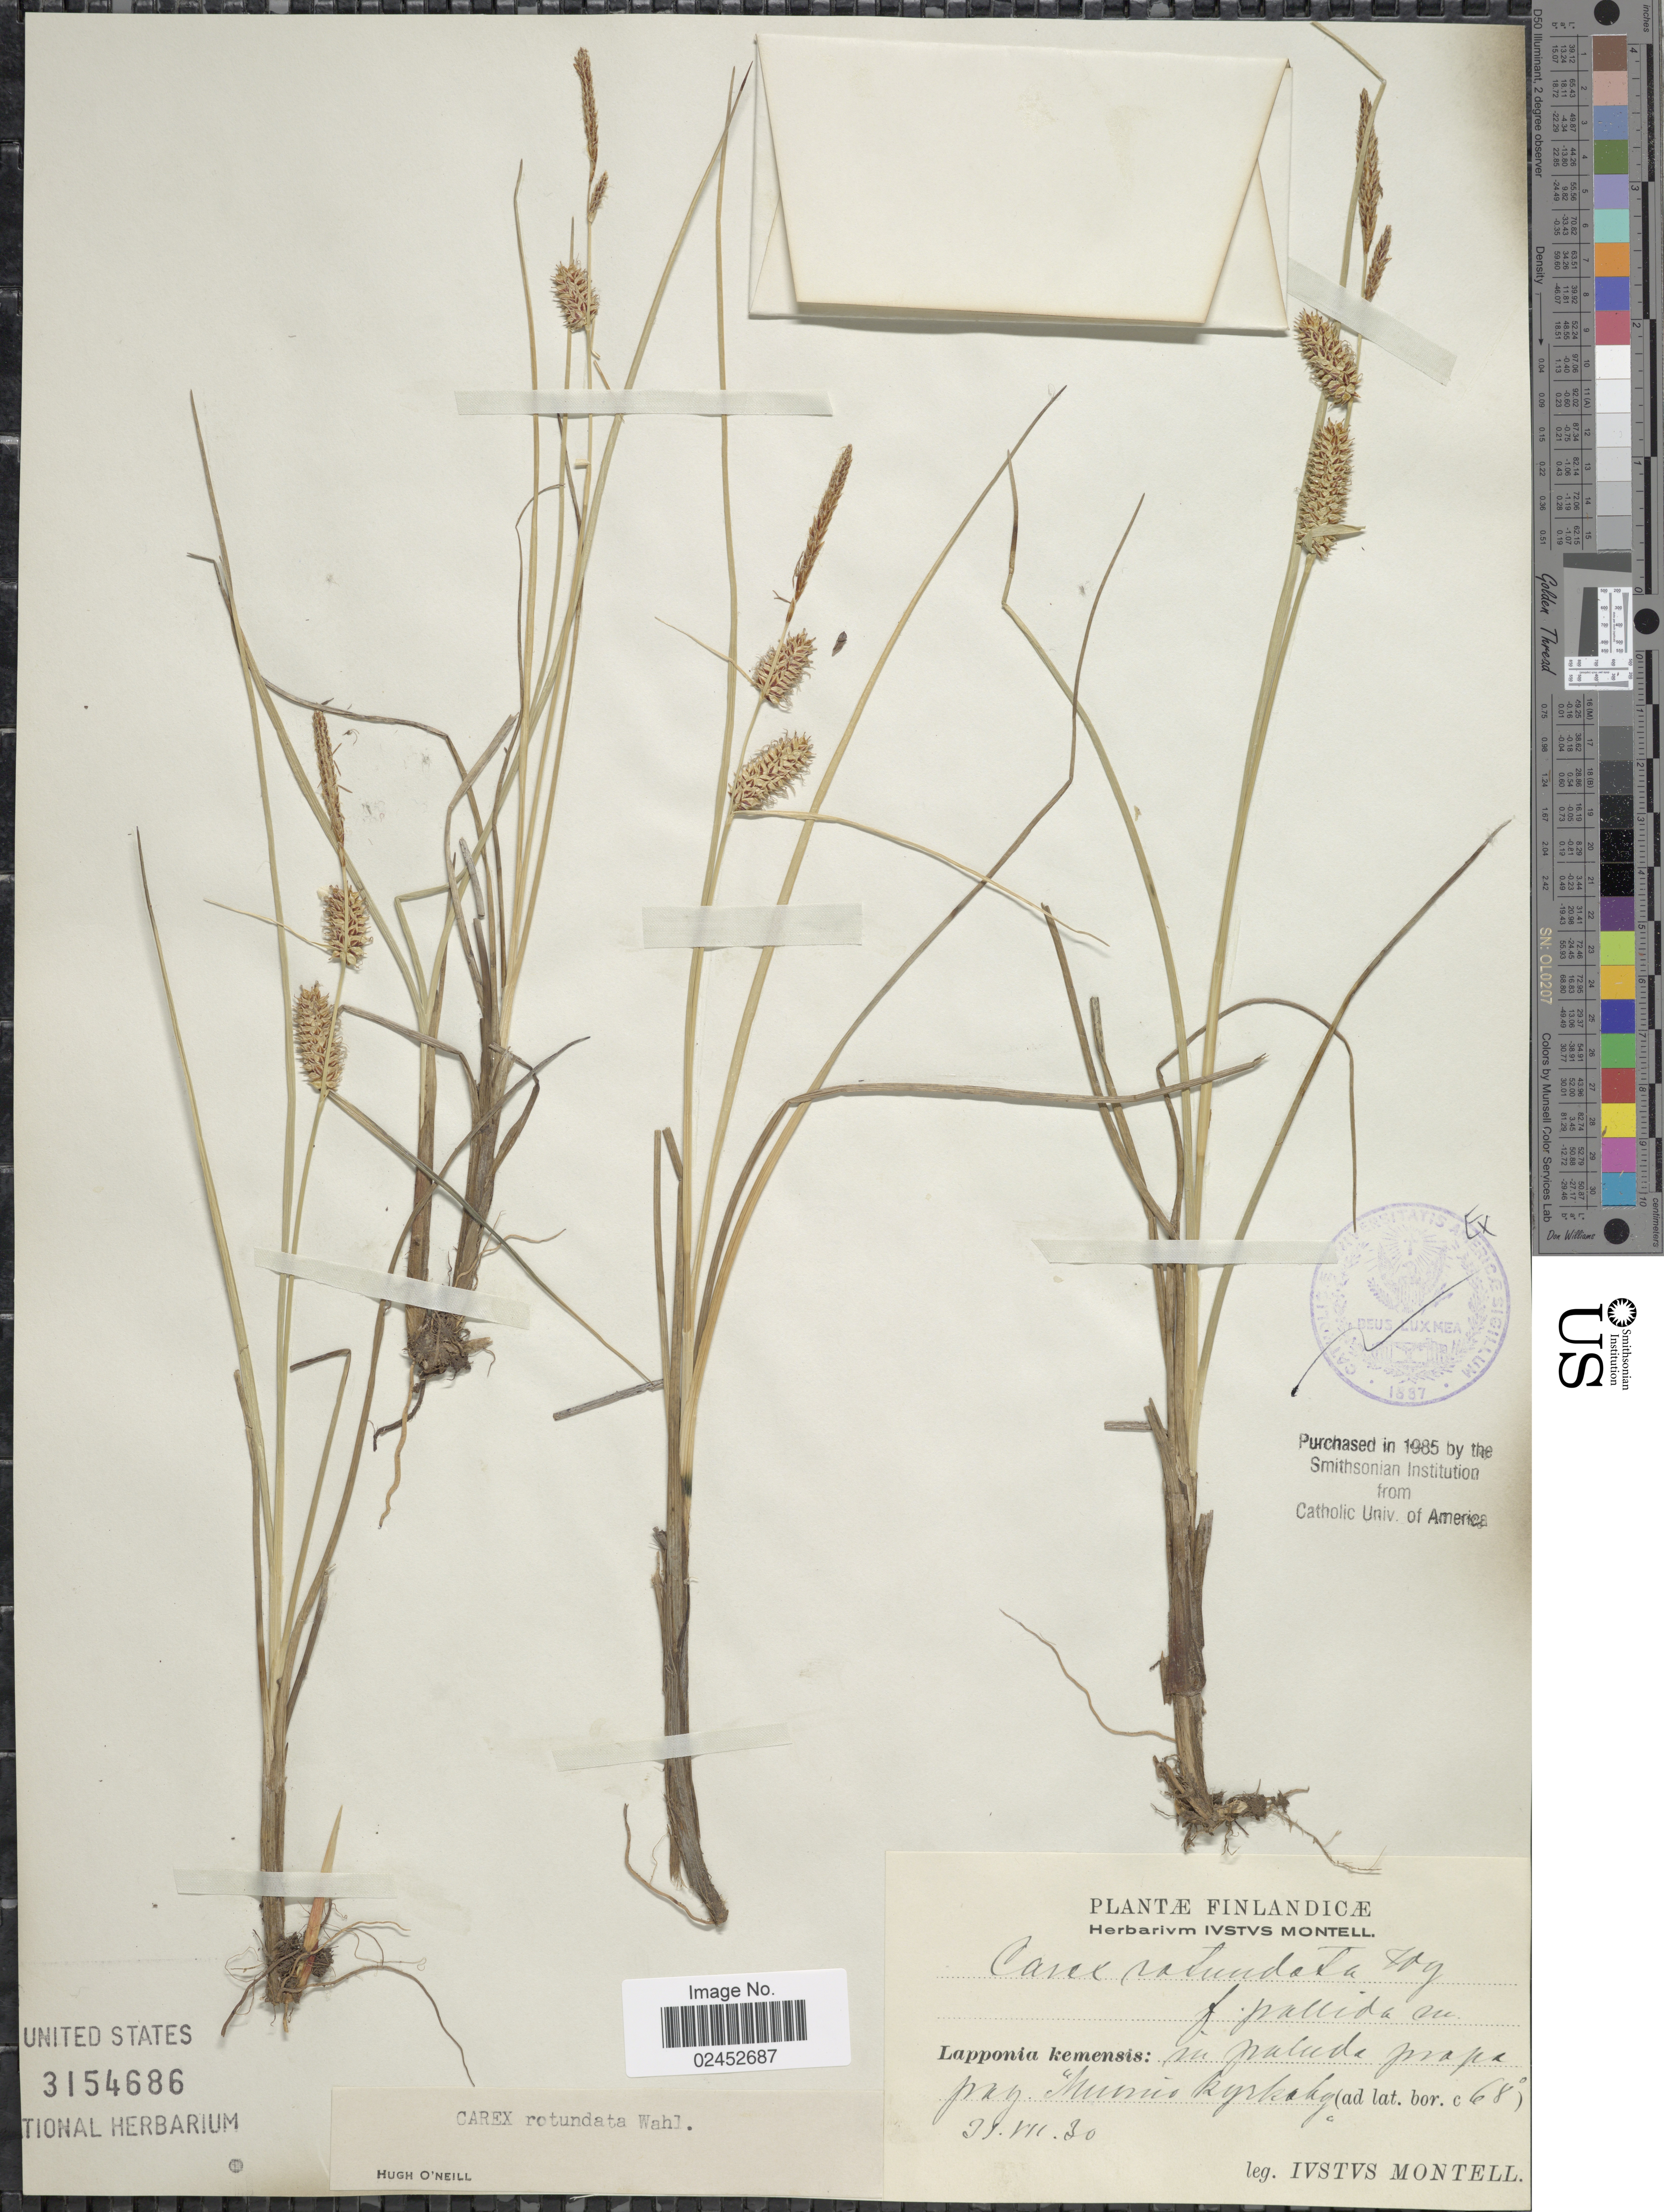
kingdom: Plantae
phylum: Tracheophyta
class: Liliopsida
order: Poales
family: Cyperaceae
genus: Carex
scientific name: Carex rotundata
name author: Wahlenb.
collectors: I. Montell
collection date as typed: Transcribed d/m/y: 31/7/30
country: Finland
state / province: Lappi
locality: Muonio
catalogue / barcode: US 3154686